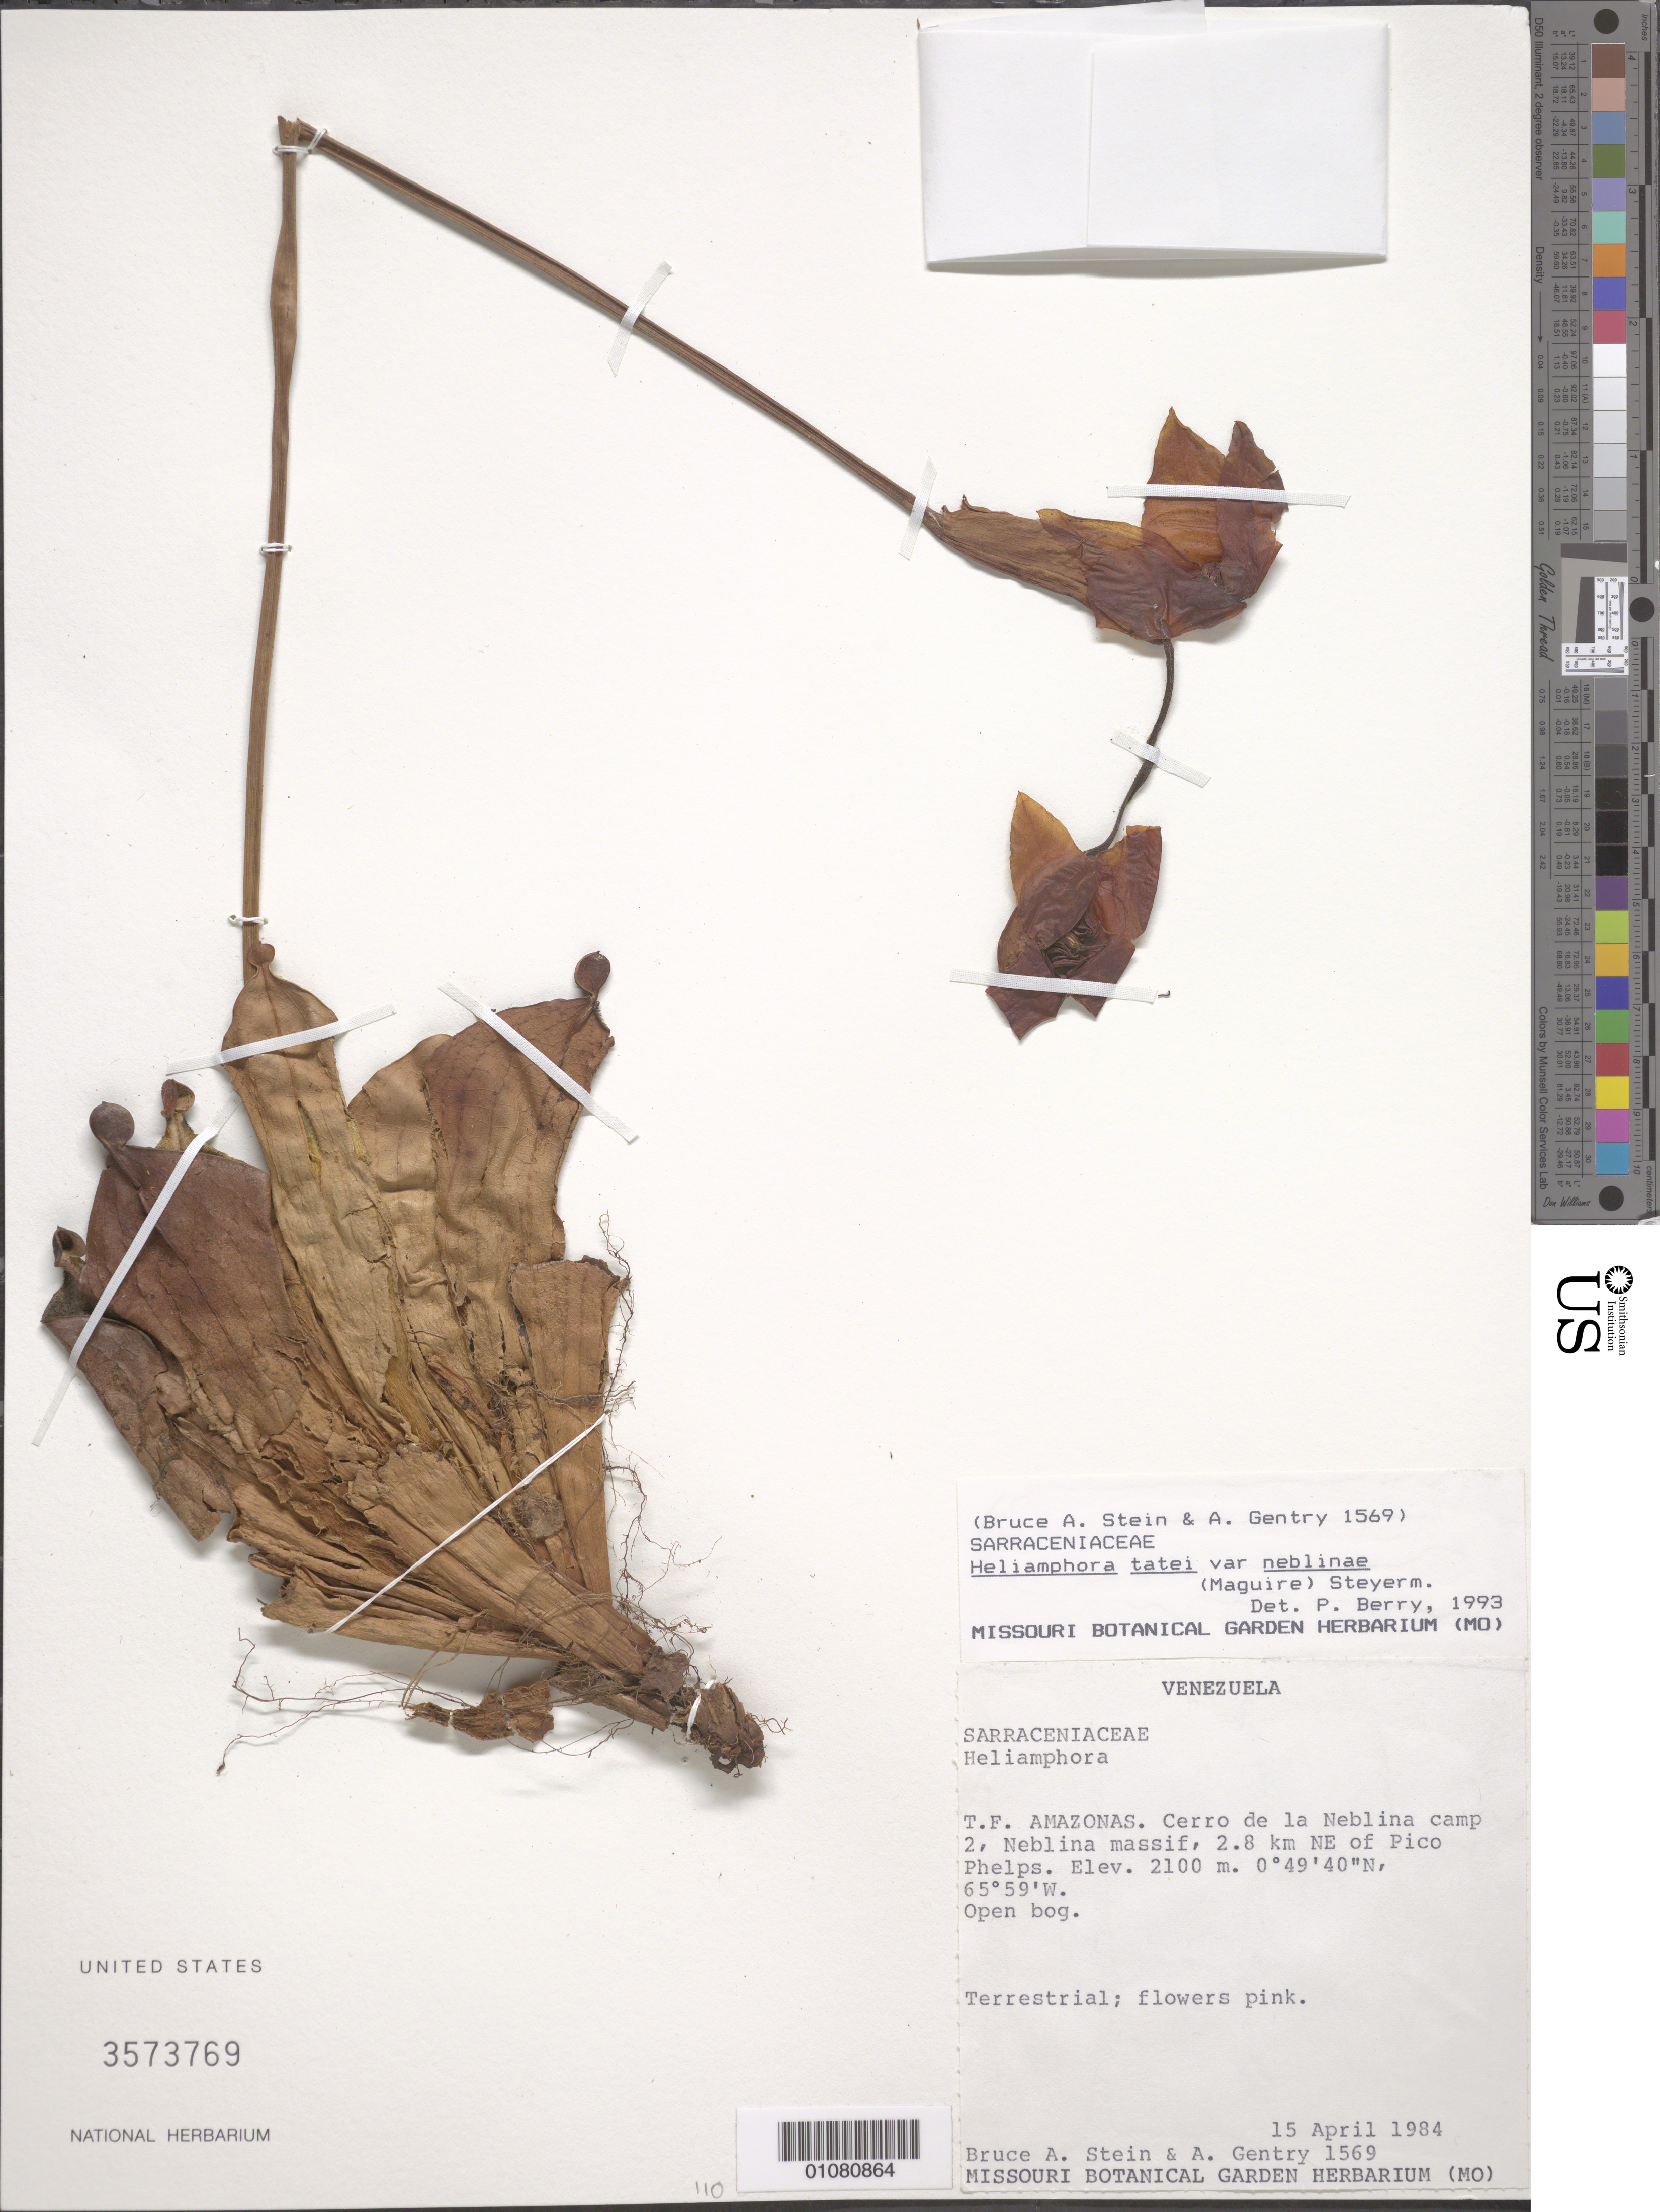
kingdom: Plantae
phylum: Tracheophyta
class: Magnoliopsida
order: Ericales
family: Sarraceniaceae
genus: Heliamphora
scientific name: Heliamphora tatei var. neblinae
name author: (Maguire) Steyerm.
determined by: Berry, P. E., (WIS), University of Wisconsin - Madison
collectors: B. A. Stein & A. H. Gentry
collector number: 1569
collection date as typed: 15-Apr-84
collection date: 1984-04-15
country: Venezuela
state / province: Amazonas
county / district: Río Negro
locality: Cerro de la Neblina camp 2, Neblina Massif, 2.8 km NE of Pico Phelps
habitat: Open bog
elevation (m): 2100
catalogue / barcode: US 3573769